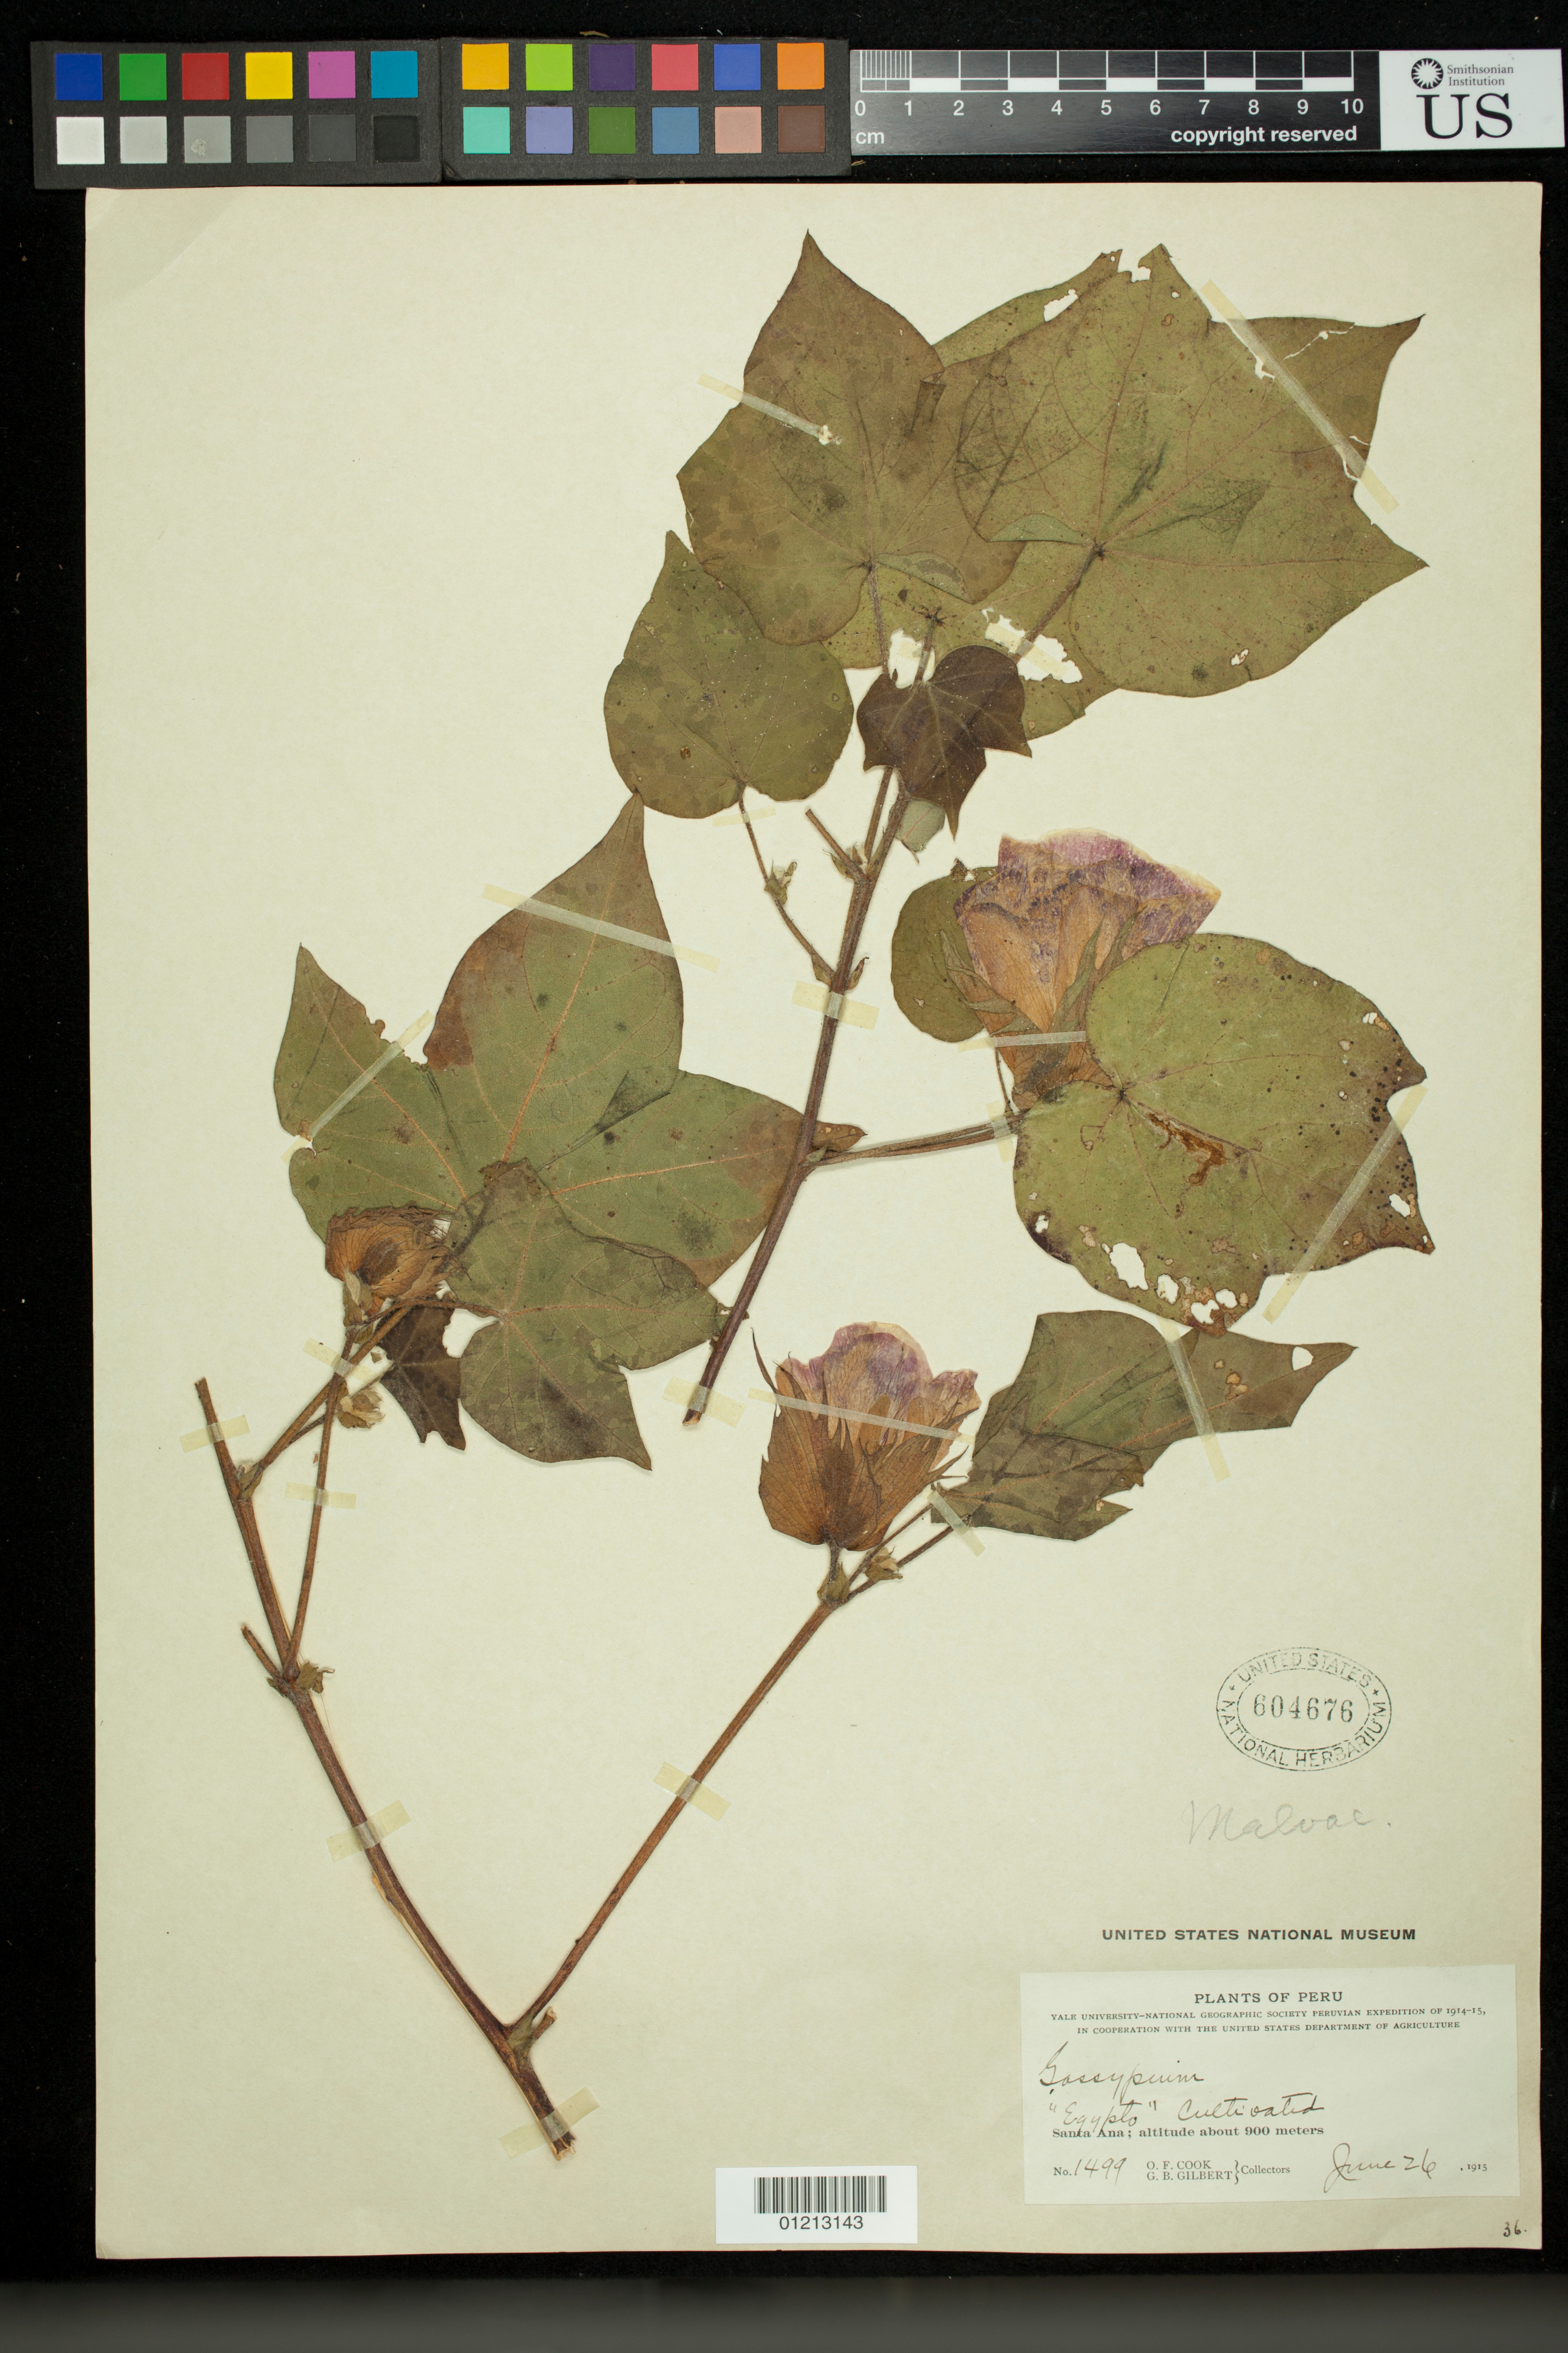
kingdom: Plantae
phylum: Tracheophyta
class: Magnoliopsida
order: Malvales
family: Malvaceae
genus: Gossypium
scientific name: Gossypium sp.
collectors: O. F. Cook & G. B. Gilbert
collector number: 1499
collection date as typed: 26 Jun 1915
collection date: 1915-06-26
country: Peru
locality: Santa Ana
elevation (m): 900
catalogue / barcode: US 604676